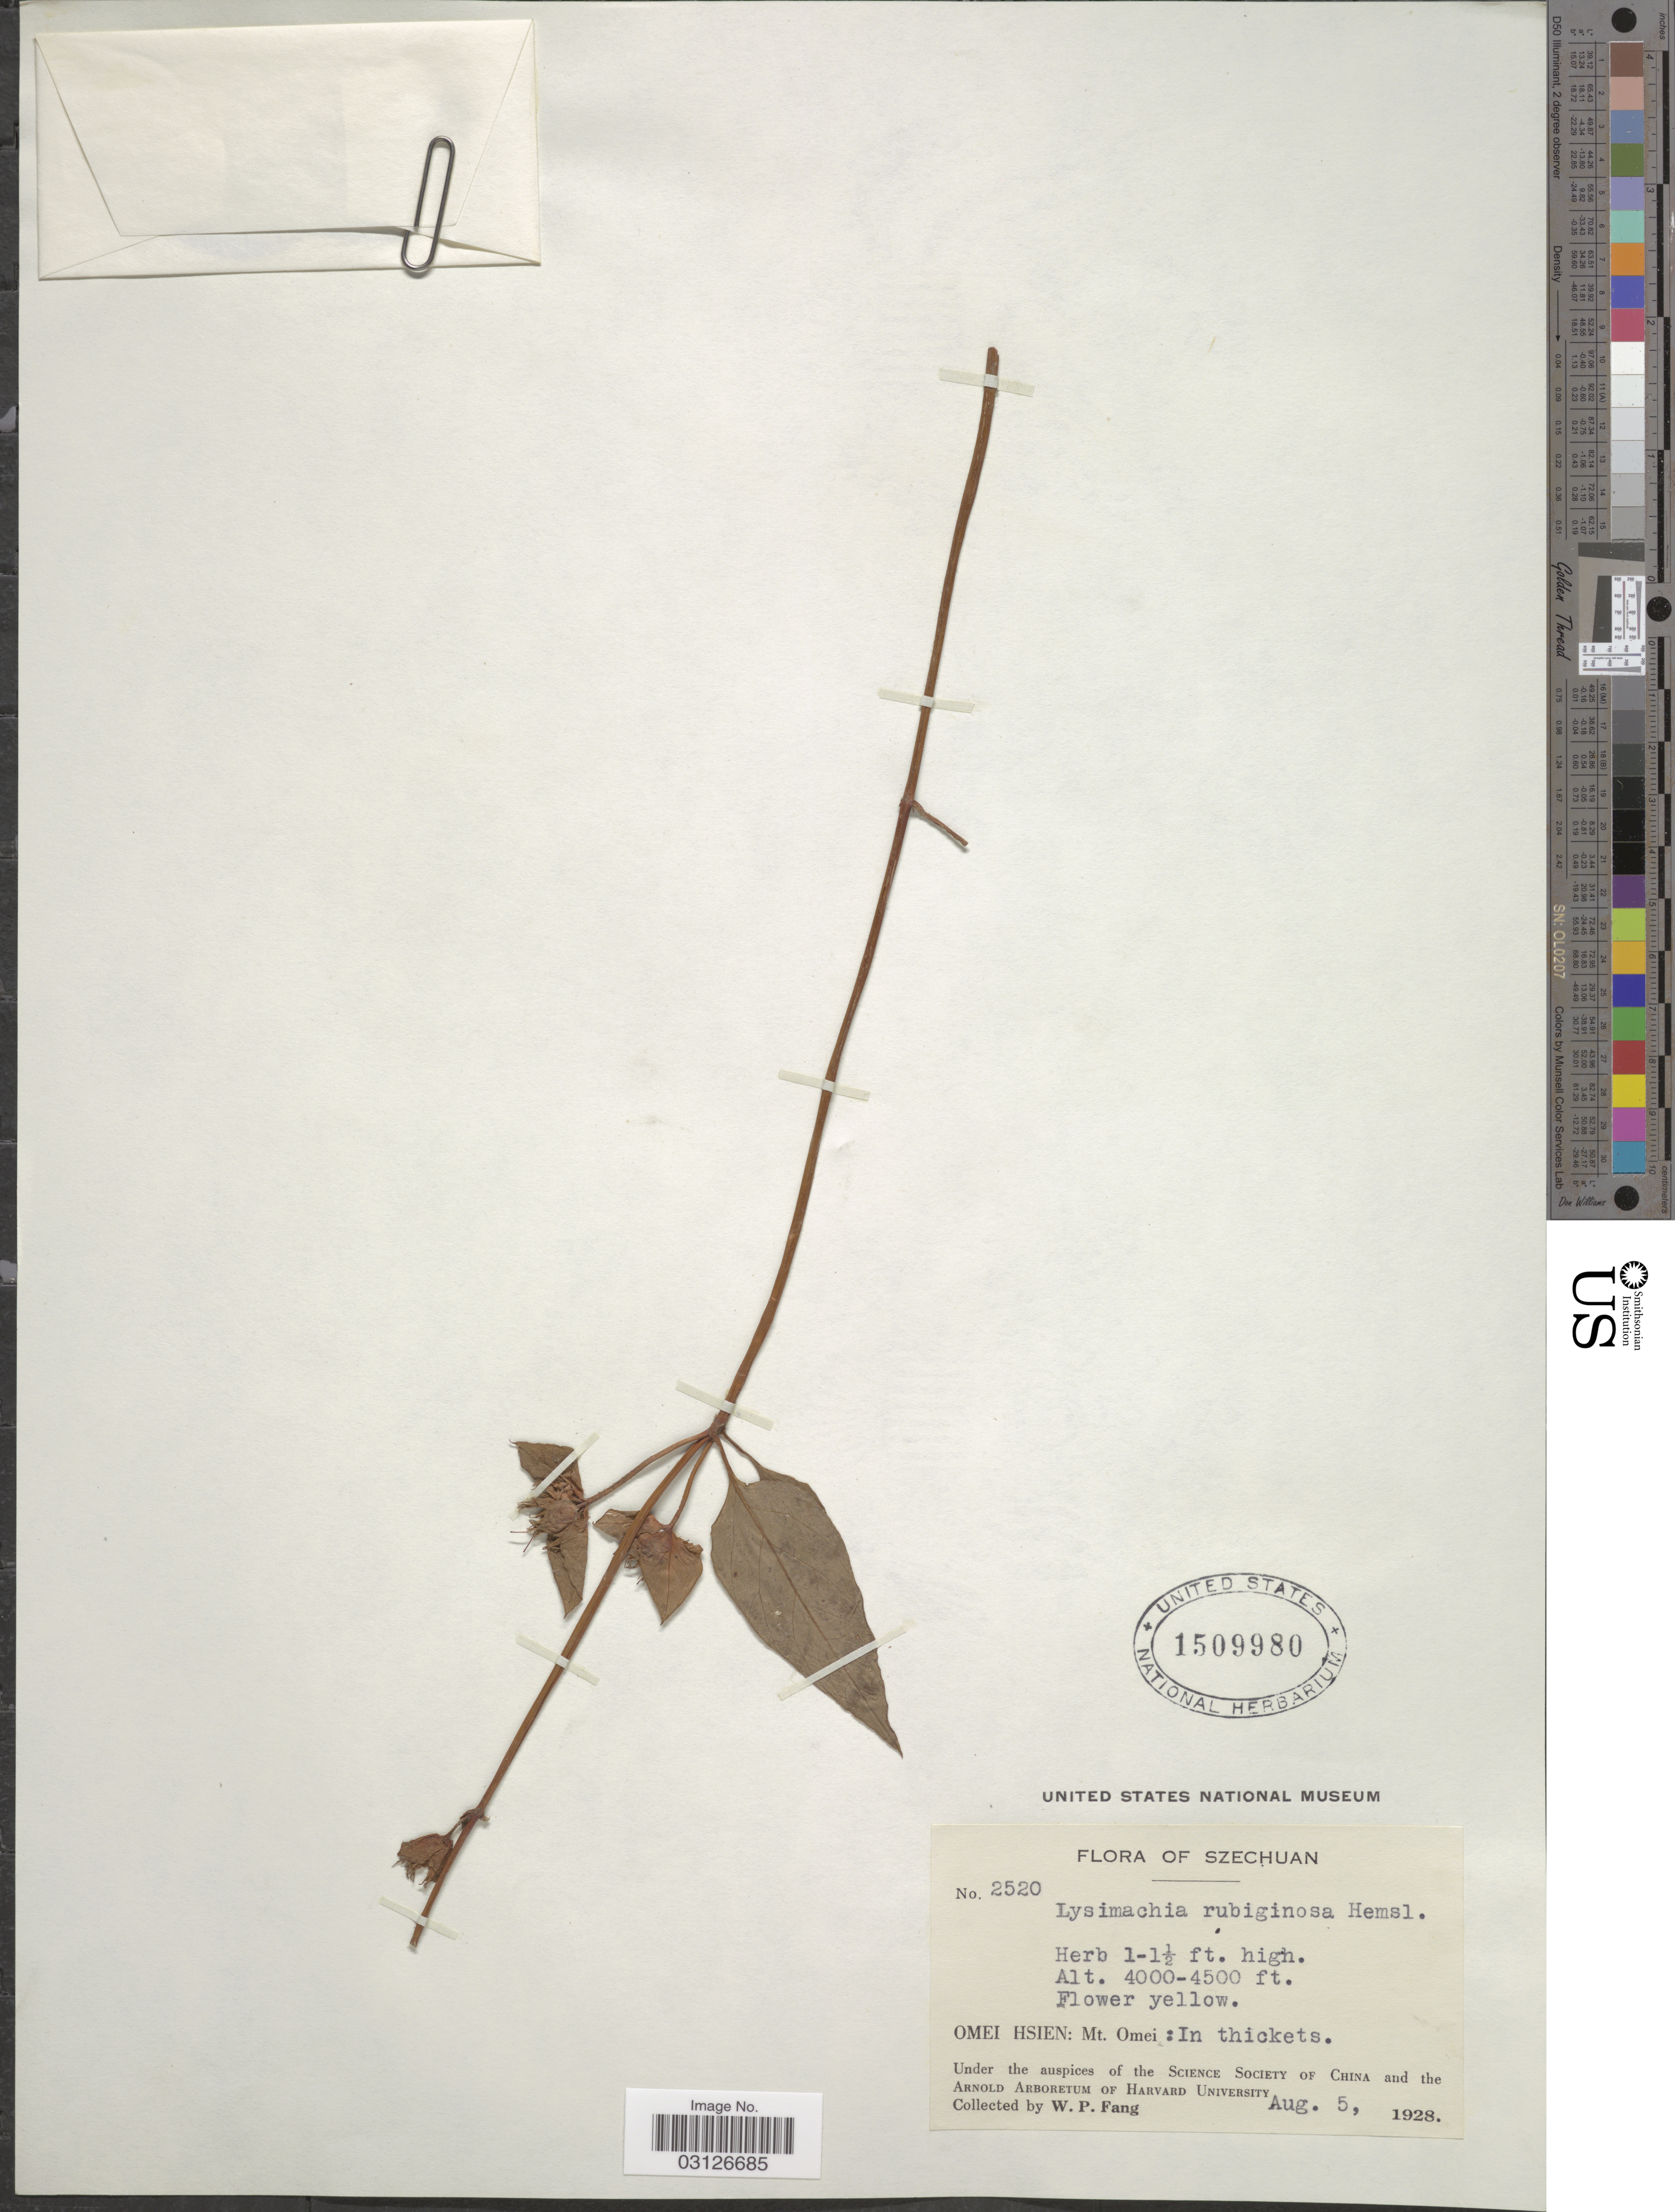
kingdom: Plantae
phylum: Tracheophyta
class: Magnoliopsida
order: Ericales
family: Primulaceae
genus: Lysimachia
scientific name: Lysimachia rubiginosa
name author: Hemsl.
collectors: W. P. Fang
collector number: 2520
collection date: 1928-08-05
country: China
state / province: Sichuan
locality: Szechuan. Omei Hsien: Mt. Omei.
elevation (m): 1219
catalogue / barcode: US 1509980